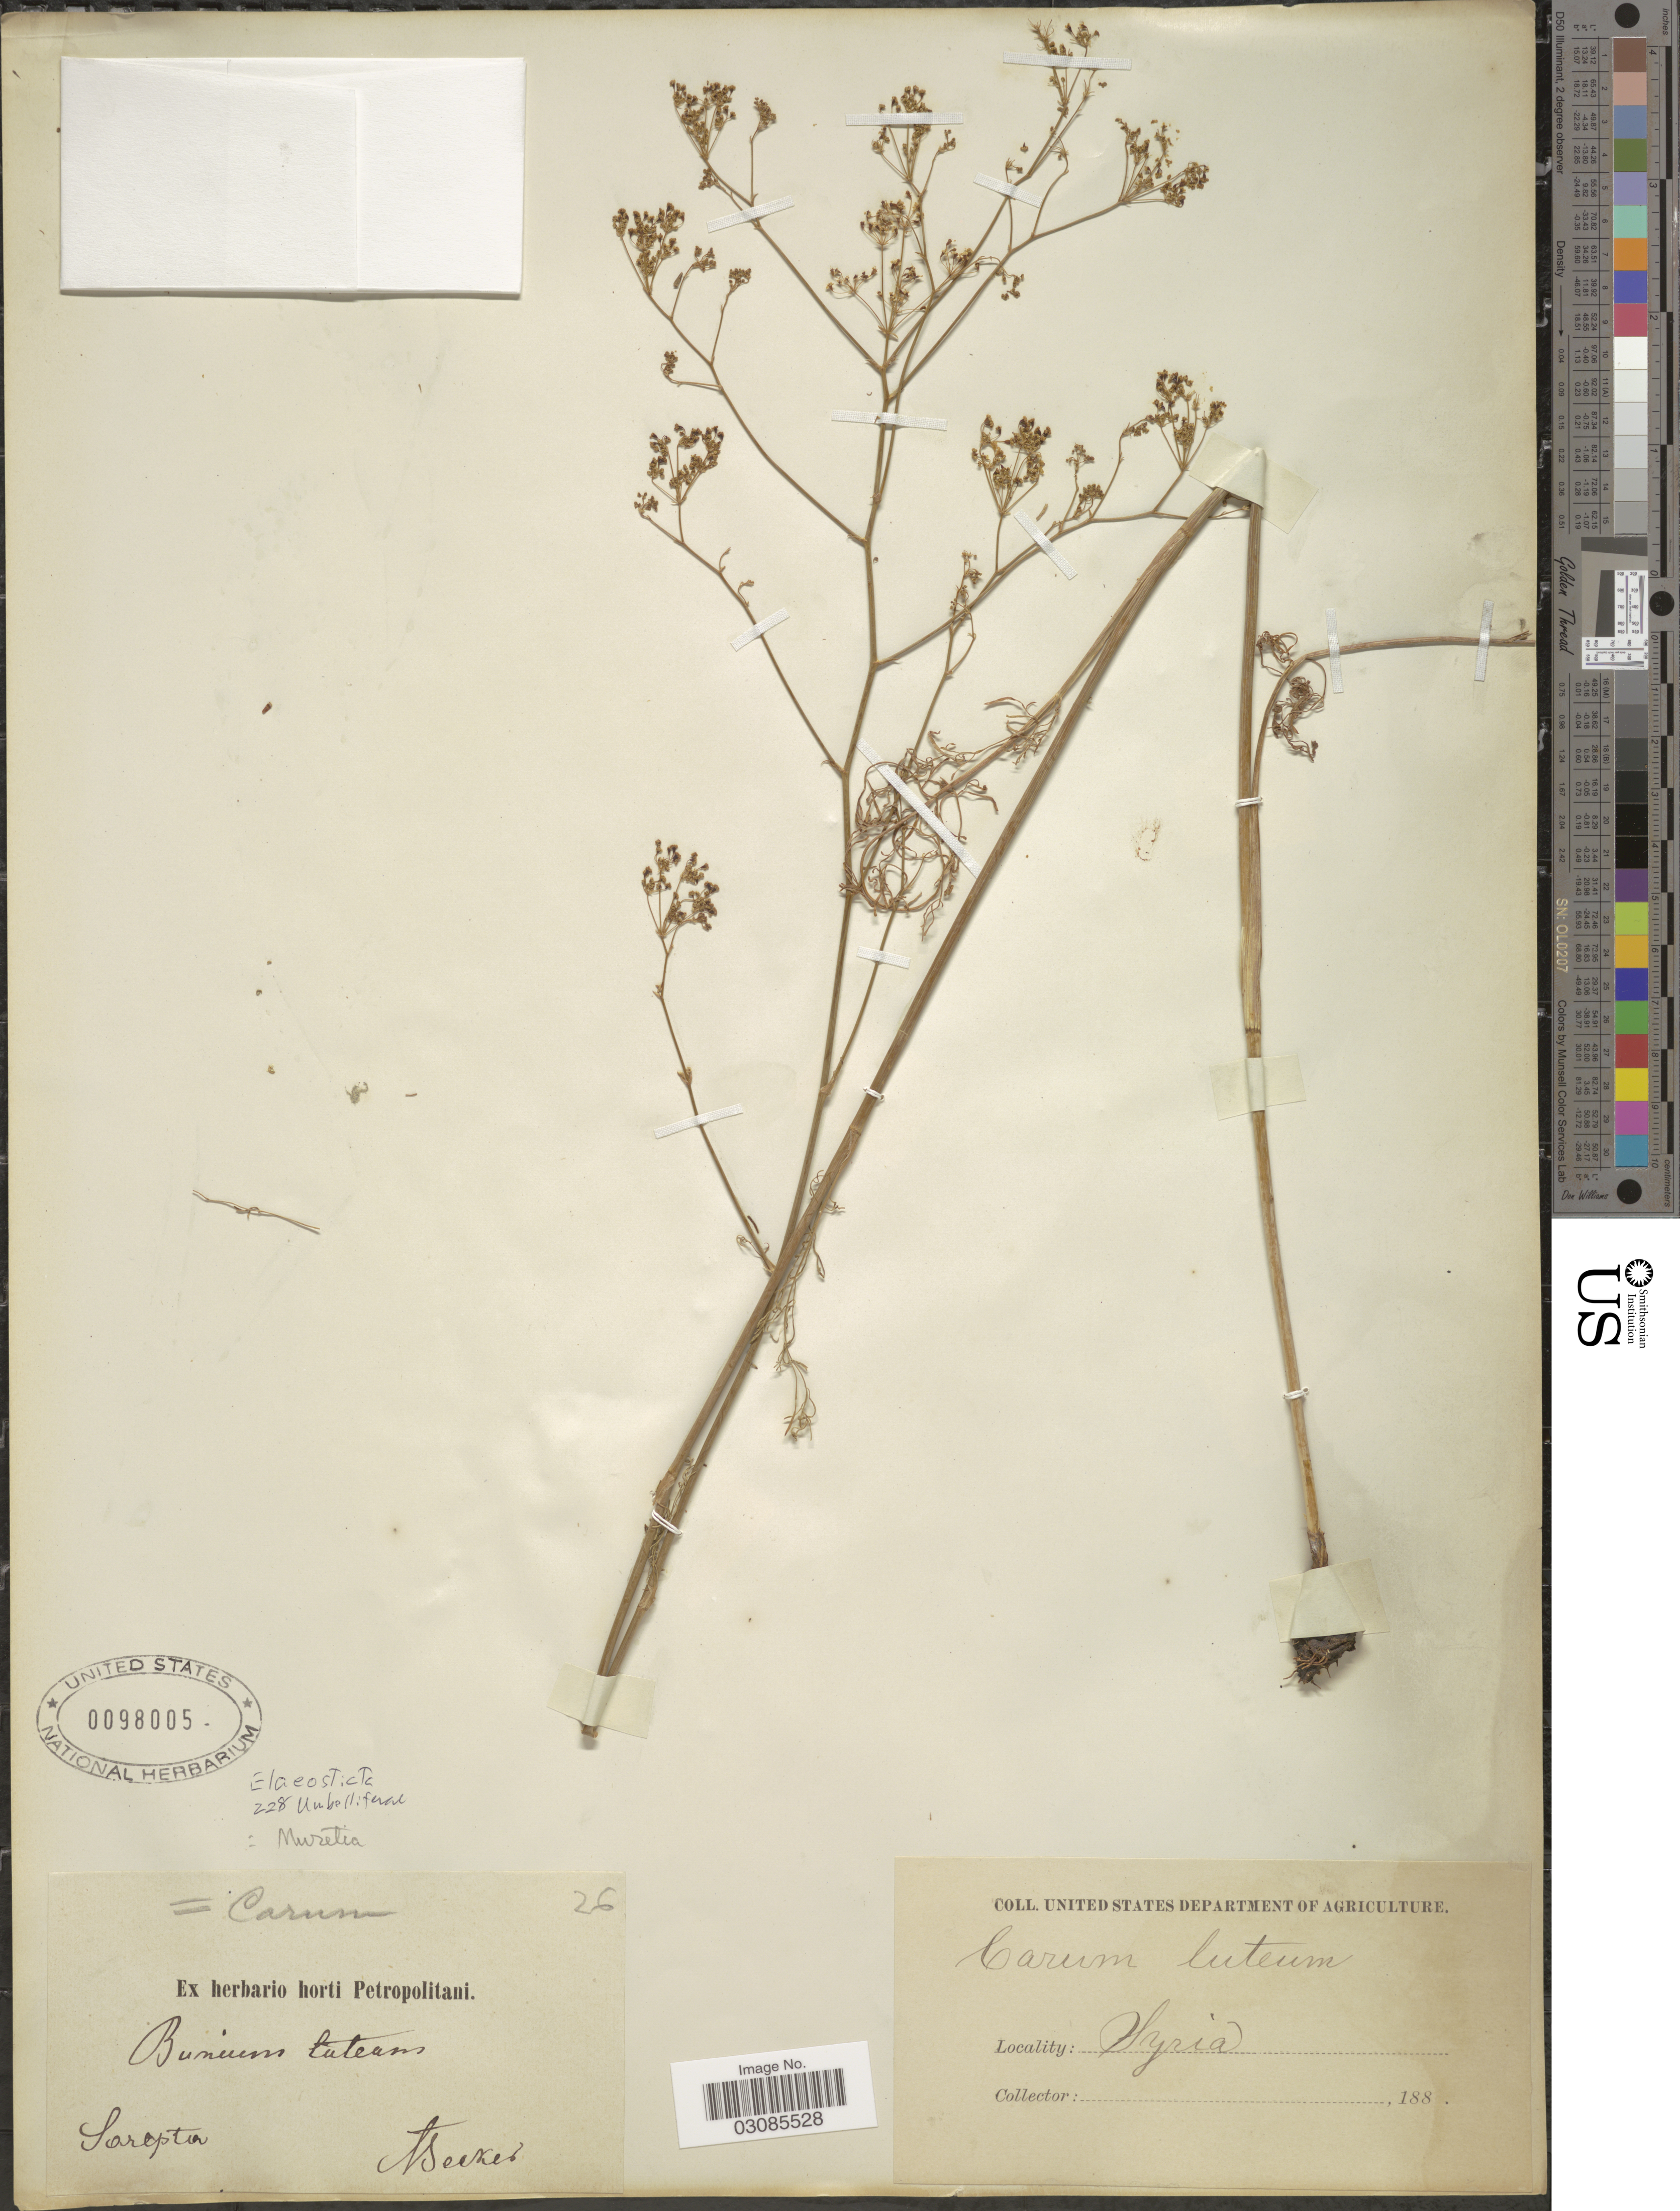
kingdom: Plantae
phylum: Tracheophyta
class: Magnoliopsida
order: Apiales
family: Apiaceae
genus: Muretia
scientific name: Muretia sp.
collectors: A. Becker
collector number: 26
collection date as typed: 188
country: Russian Federation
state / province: Volgograd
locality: Sarepta.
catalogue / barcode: US 98005